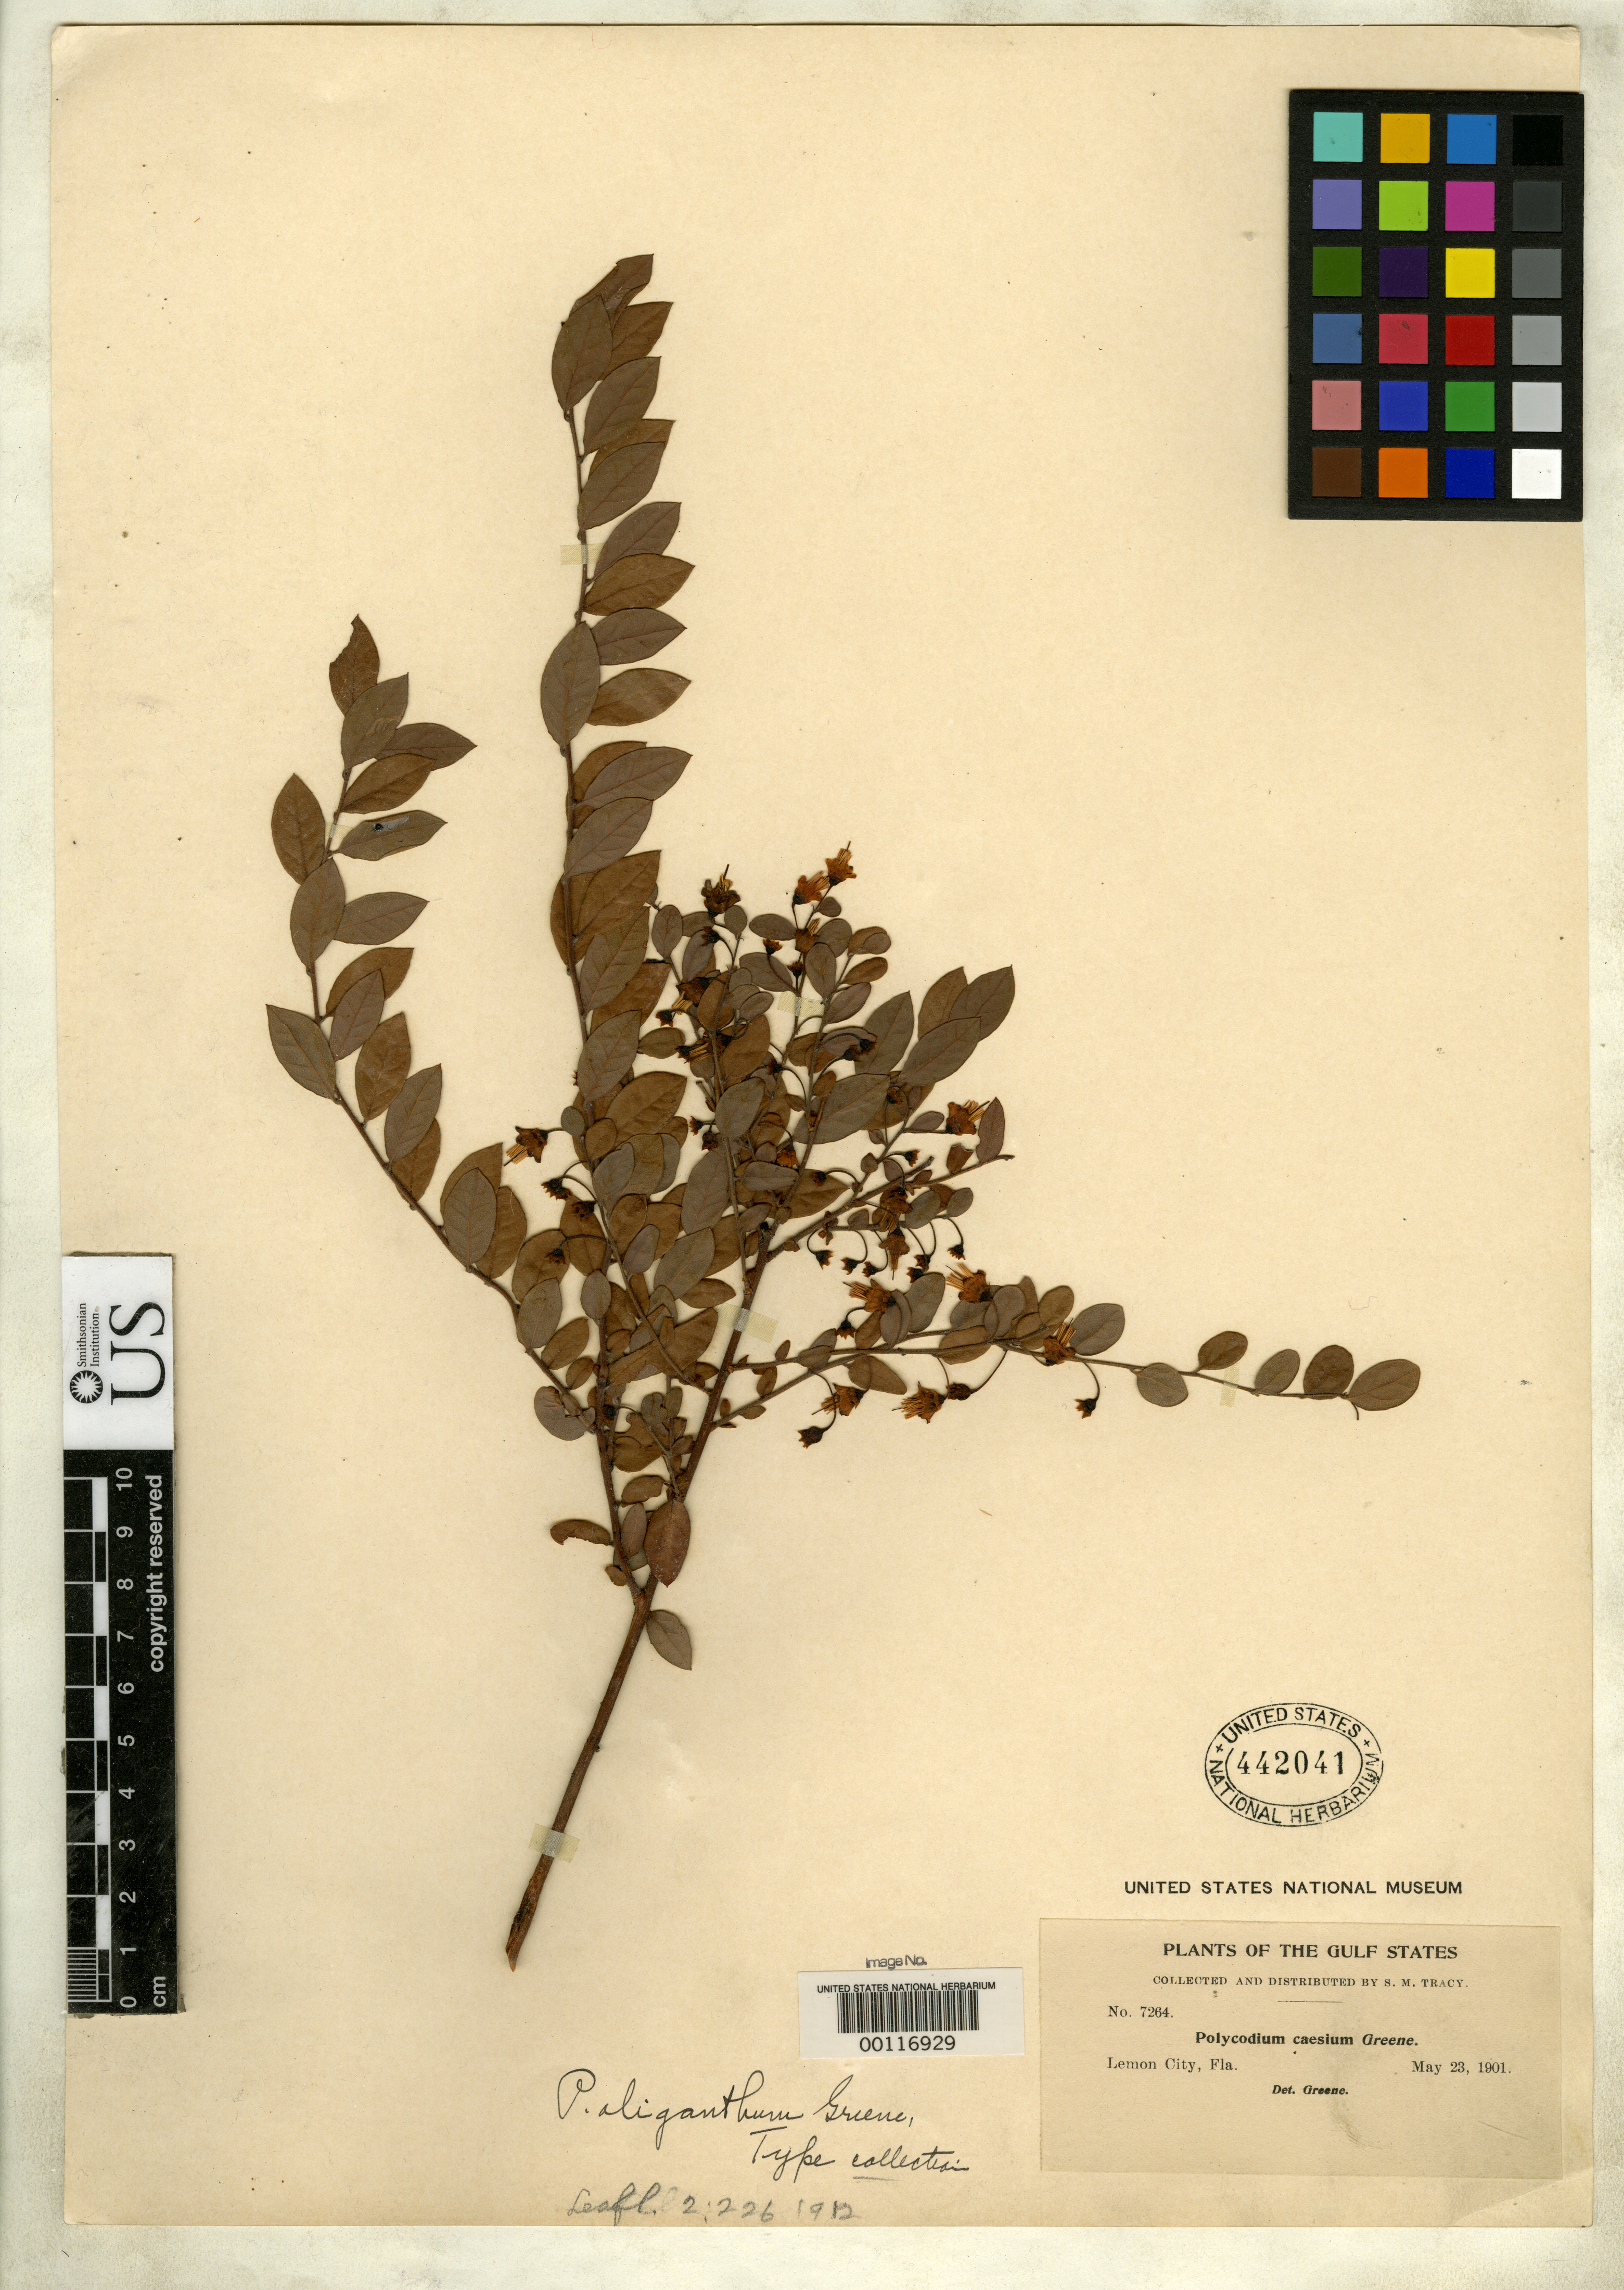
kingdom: Plantae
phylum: Tracheophyta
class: Magnoliopsida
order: Ericales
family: Ericaceae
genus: Polycodium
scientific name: Polycodium oliganthum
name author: Greene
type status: Isotype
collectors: S. M. Tracy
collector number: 7264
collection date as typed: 23 May 1901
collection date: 1901-05-23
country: United States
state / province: Florida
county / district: Dade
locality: Lemon City.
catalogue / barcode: US 442041